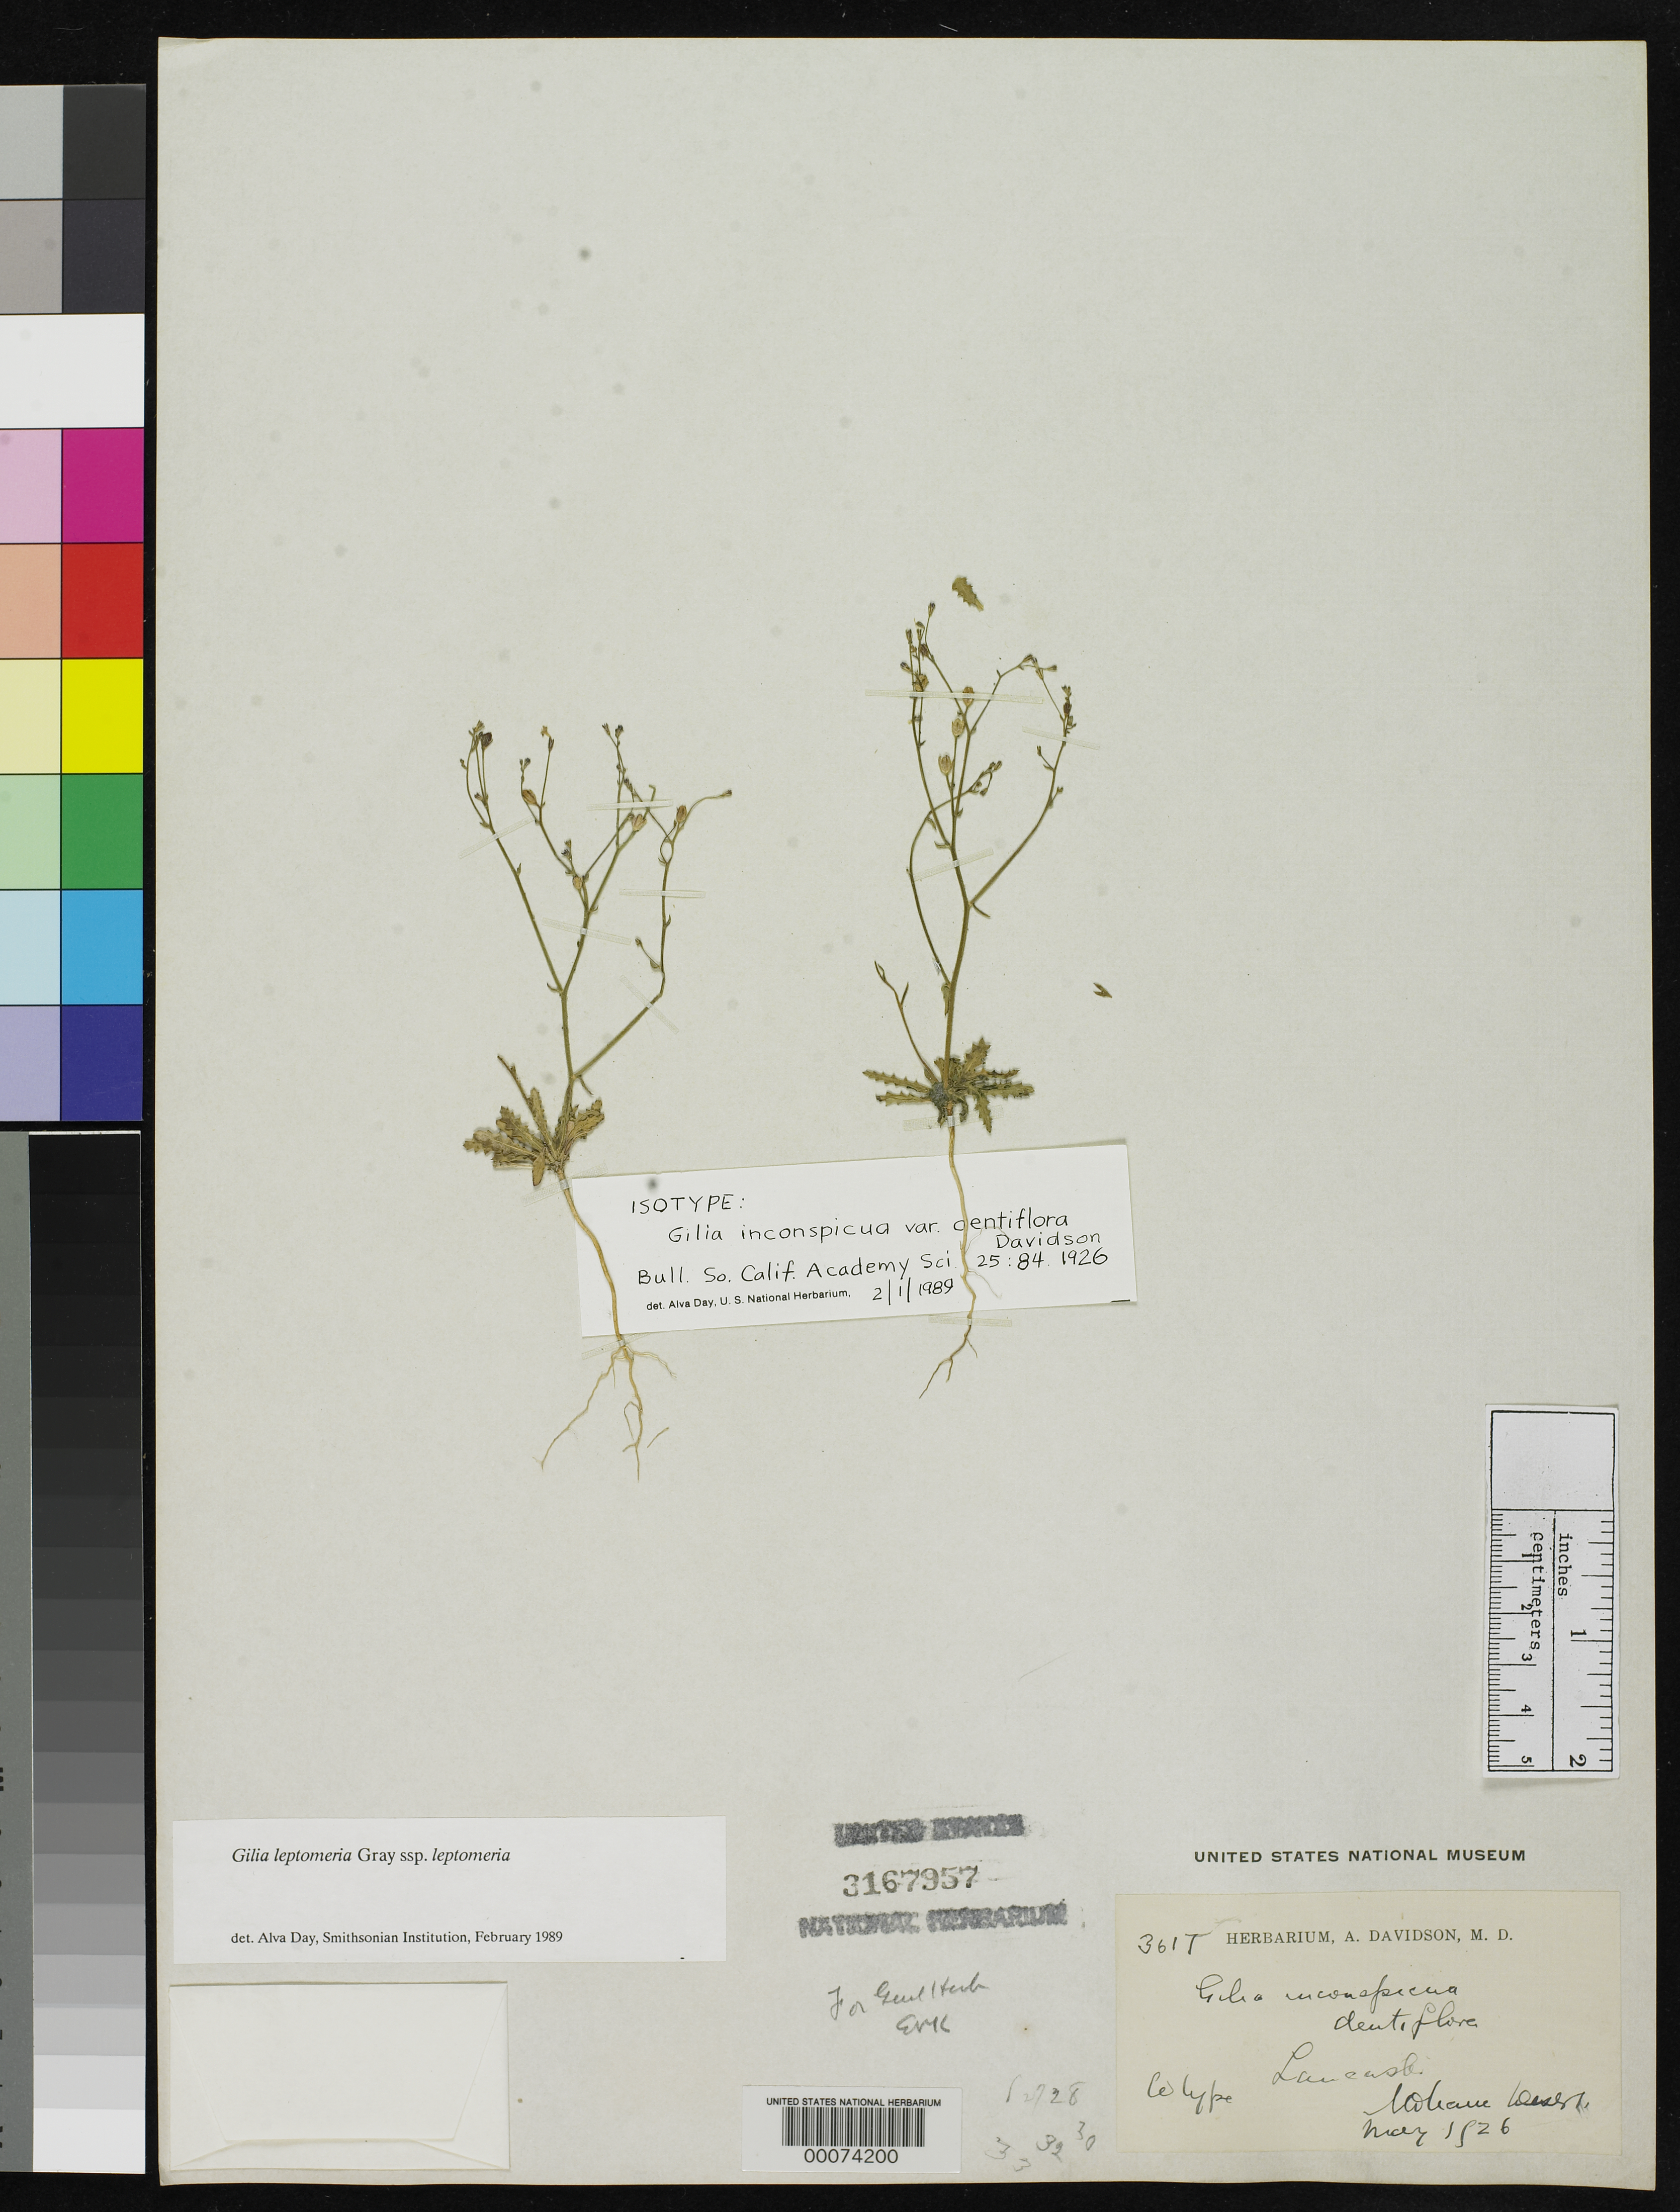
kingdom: Plantae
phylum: Tracheophyta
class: Magnoliopsida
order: Ericales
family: Polemoniaceae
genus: Gilia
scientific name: Gilia inconspicua var. dentiflora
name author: Davidson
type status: Isotype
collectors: A. Davidson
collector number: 3617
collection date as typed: May 1926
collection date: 1926-05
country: United States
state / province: California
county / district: Kern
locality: Midway between Palmdale and Lancaster on Mohave Desert.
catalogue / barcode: US 3167957